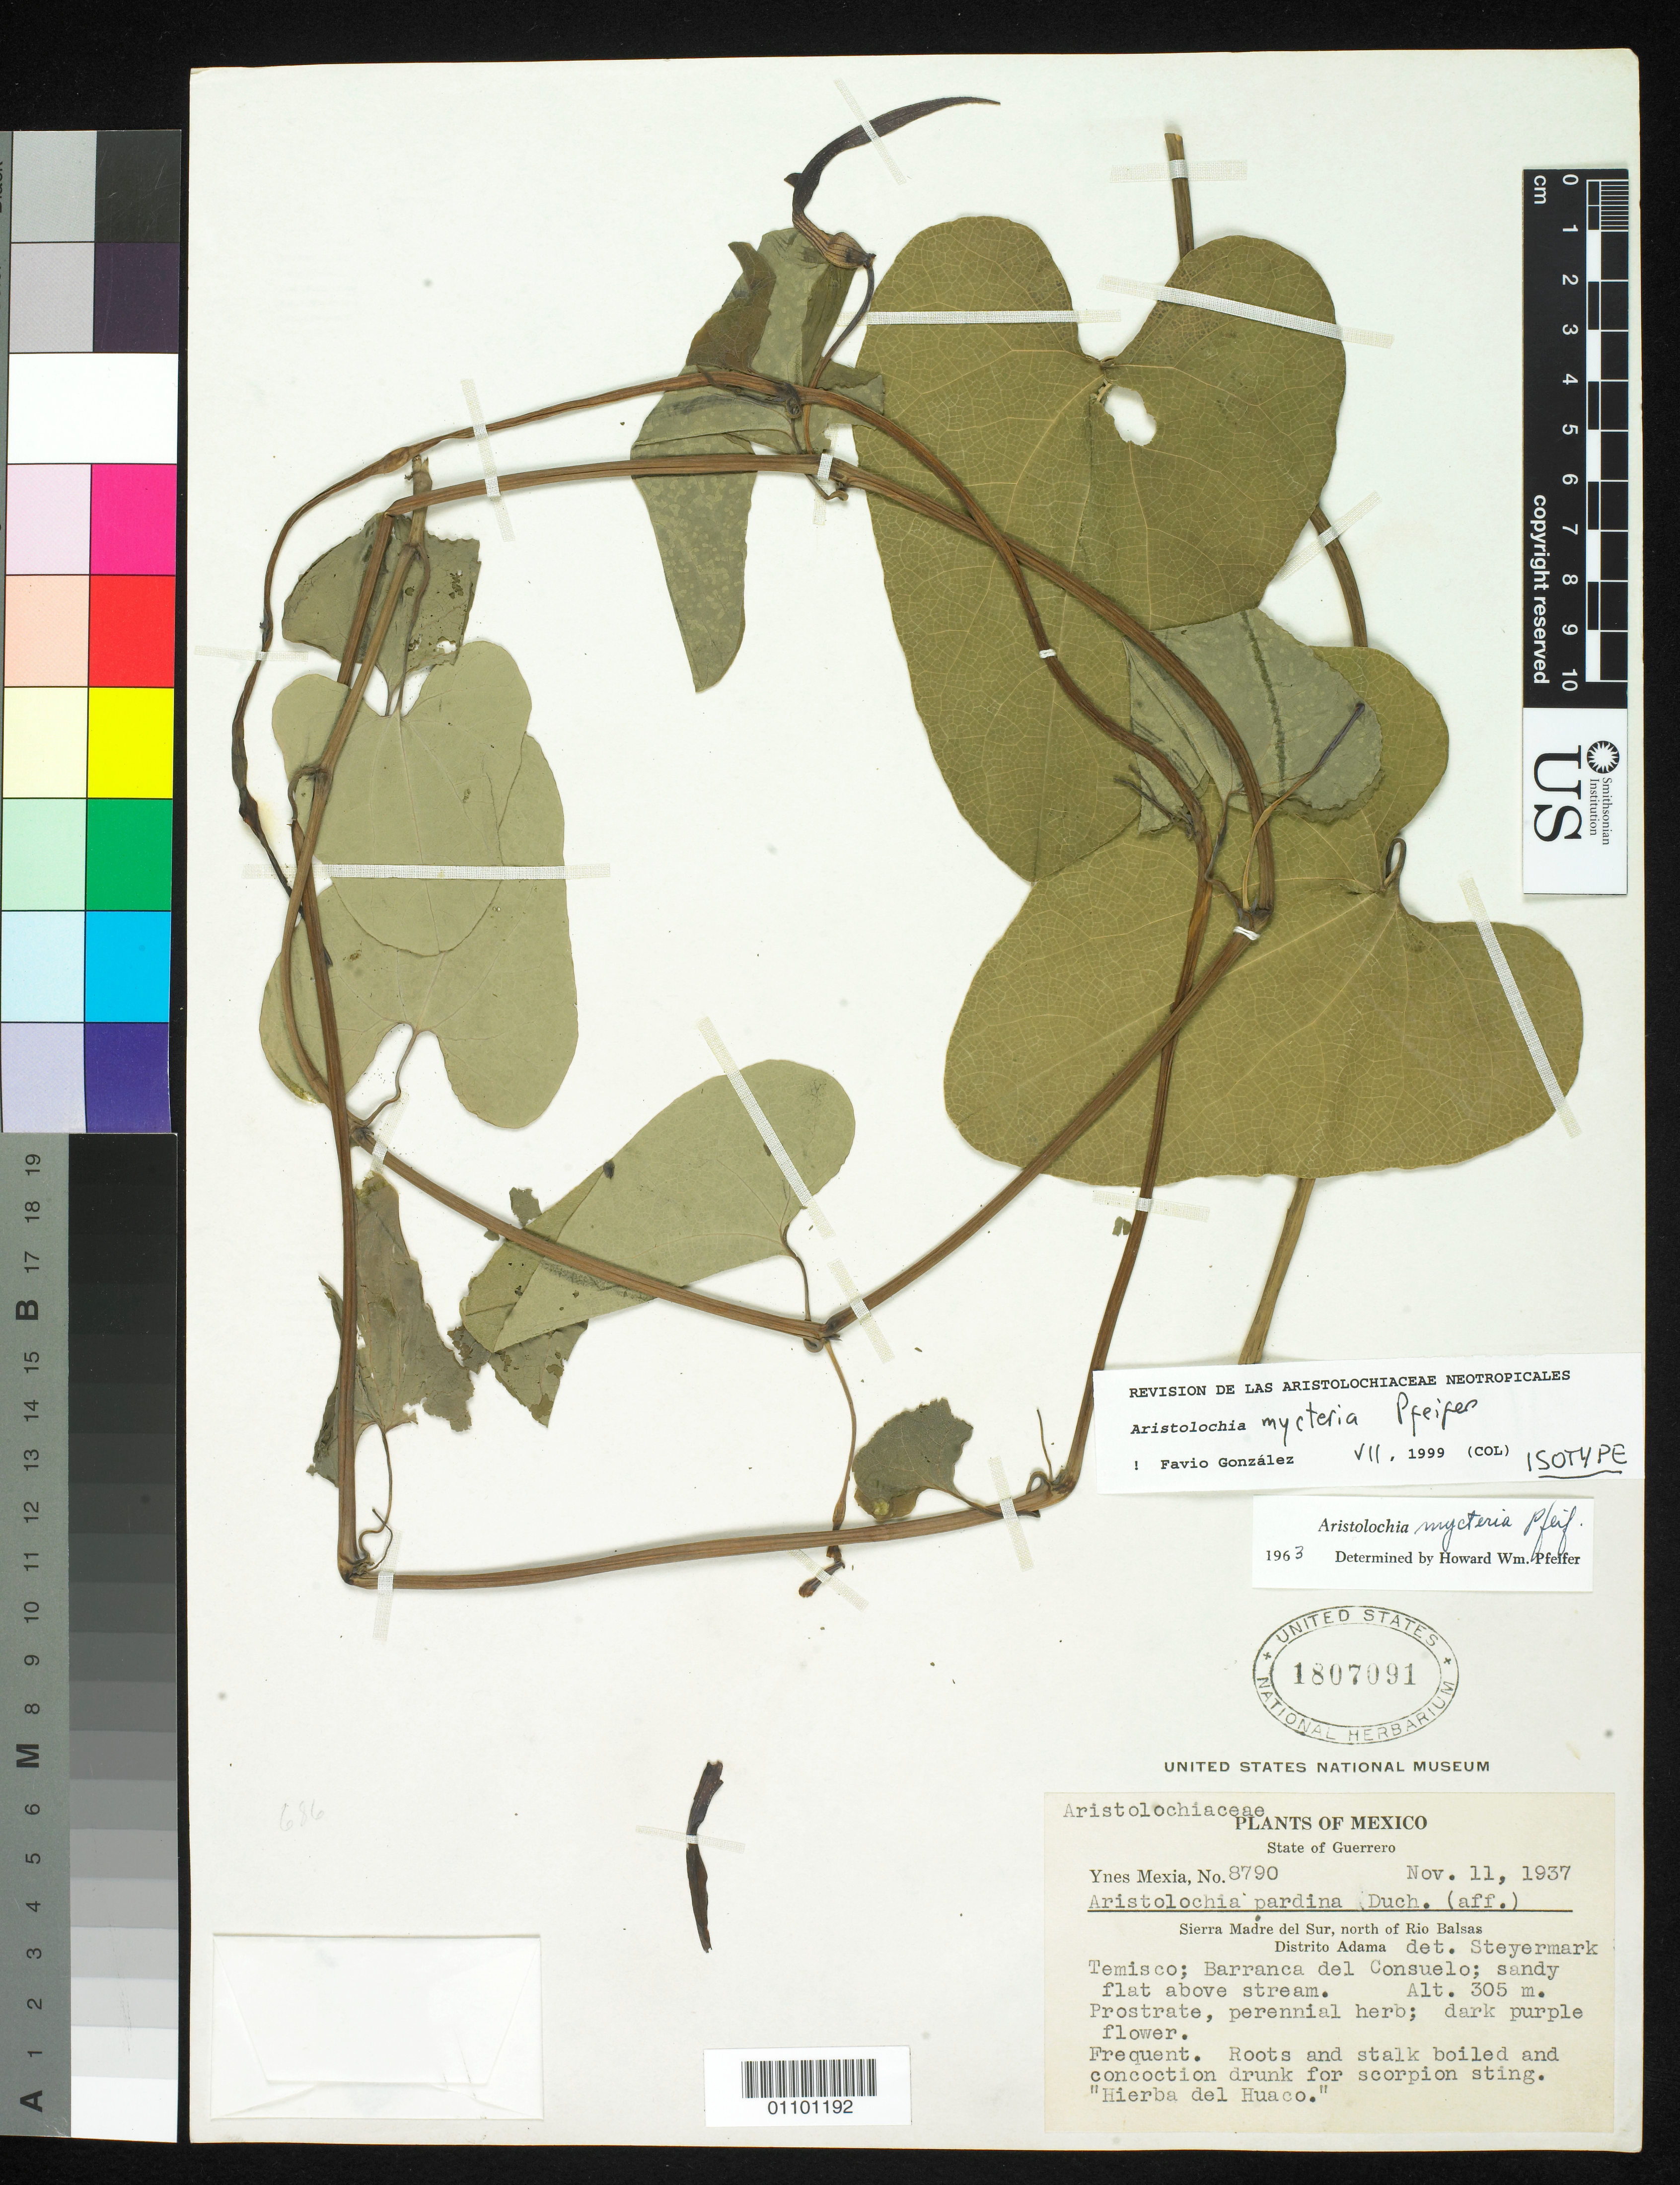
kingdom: Plantae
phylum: Tracheophyta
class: Magnoliopsida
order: Piperales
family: Aristolochiaceae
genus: Aristolochia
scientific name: Aristolochia mycteria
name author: Pfeifer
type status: Isotype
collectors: Y. Mexia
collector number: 8790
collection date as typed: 11 Nov 1937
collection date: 1937-11-11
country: Mexico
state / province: Guerrero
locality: Temisco, Barranca del Consuelo, Sierra Madre del Sur, N of Rio Balsas, Adama Dist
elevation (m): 305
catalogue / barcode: US 1807091